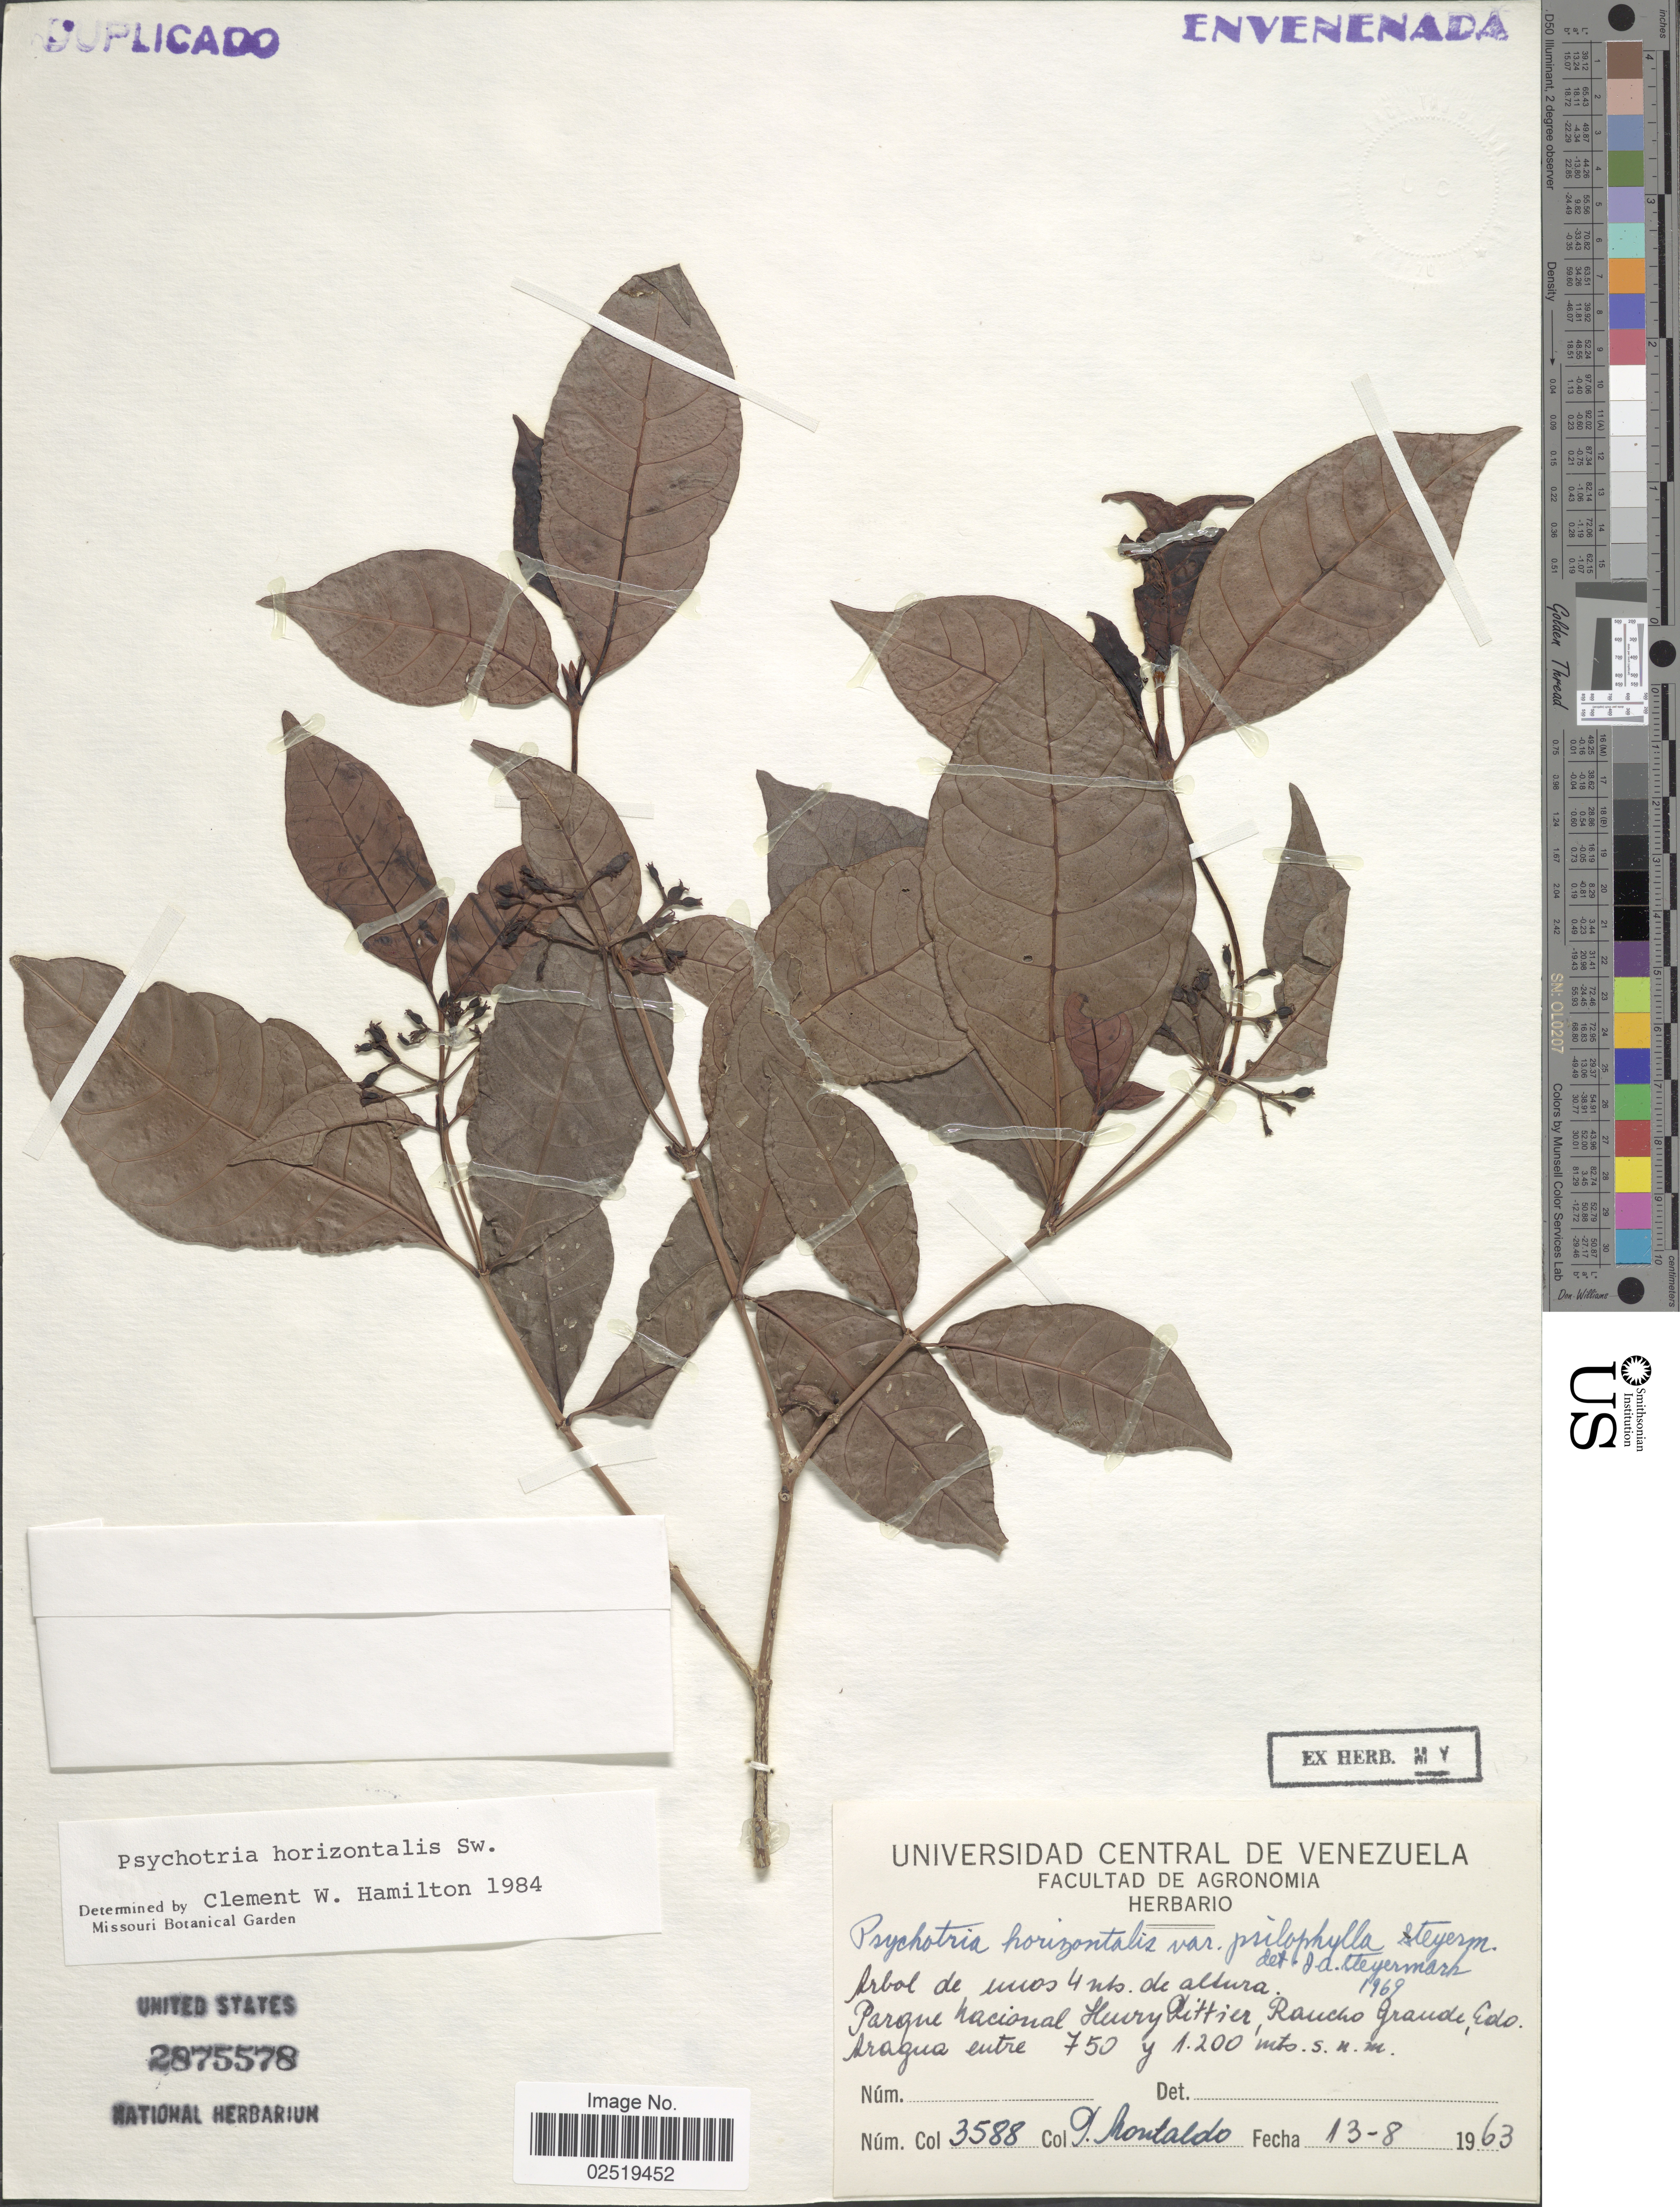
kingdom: Plantae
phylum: Tracheophyta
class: Magnoliopsida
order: Gentianales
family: Rubiaceae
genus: Psychotria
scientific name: Psychotria horizontalis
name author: Sw.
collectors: P. Montaldo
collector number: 3588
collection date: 1963-08-13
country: Venezuela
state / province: Aragua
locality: Parque Nacional Henry Pittier, Rancho Grande.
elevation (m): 750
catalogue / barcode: US 2875578